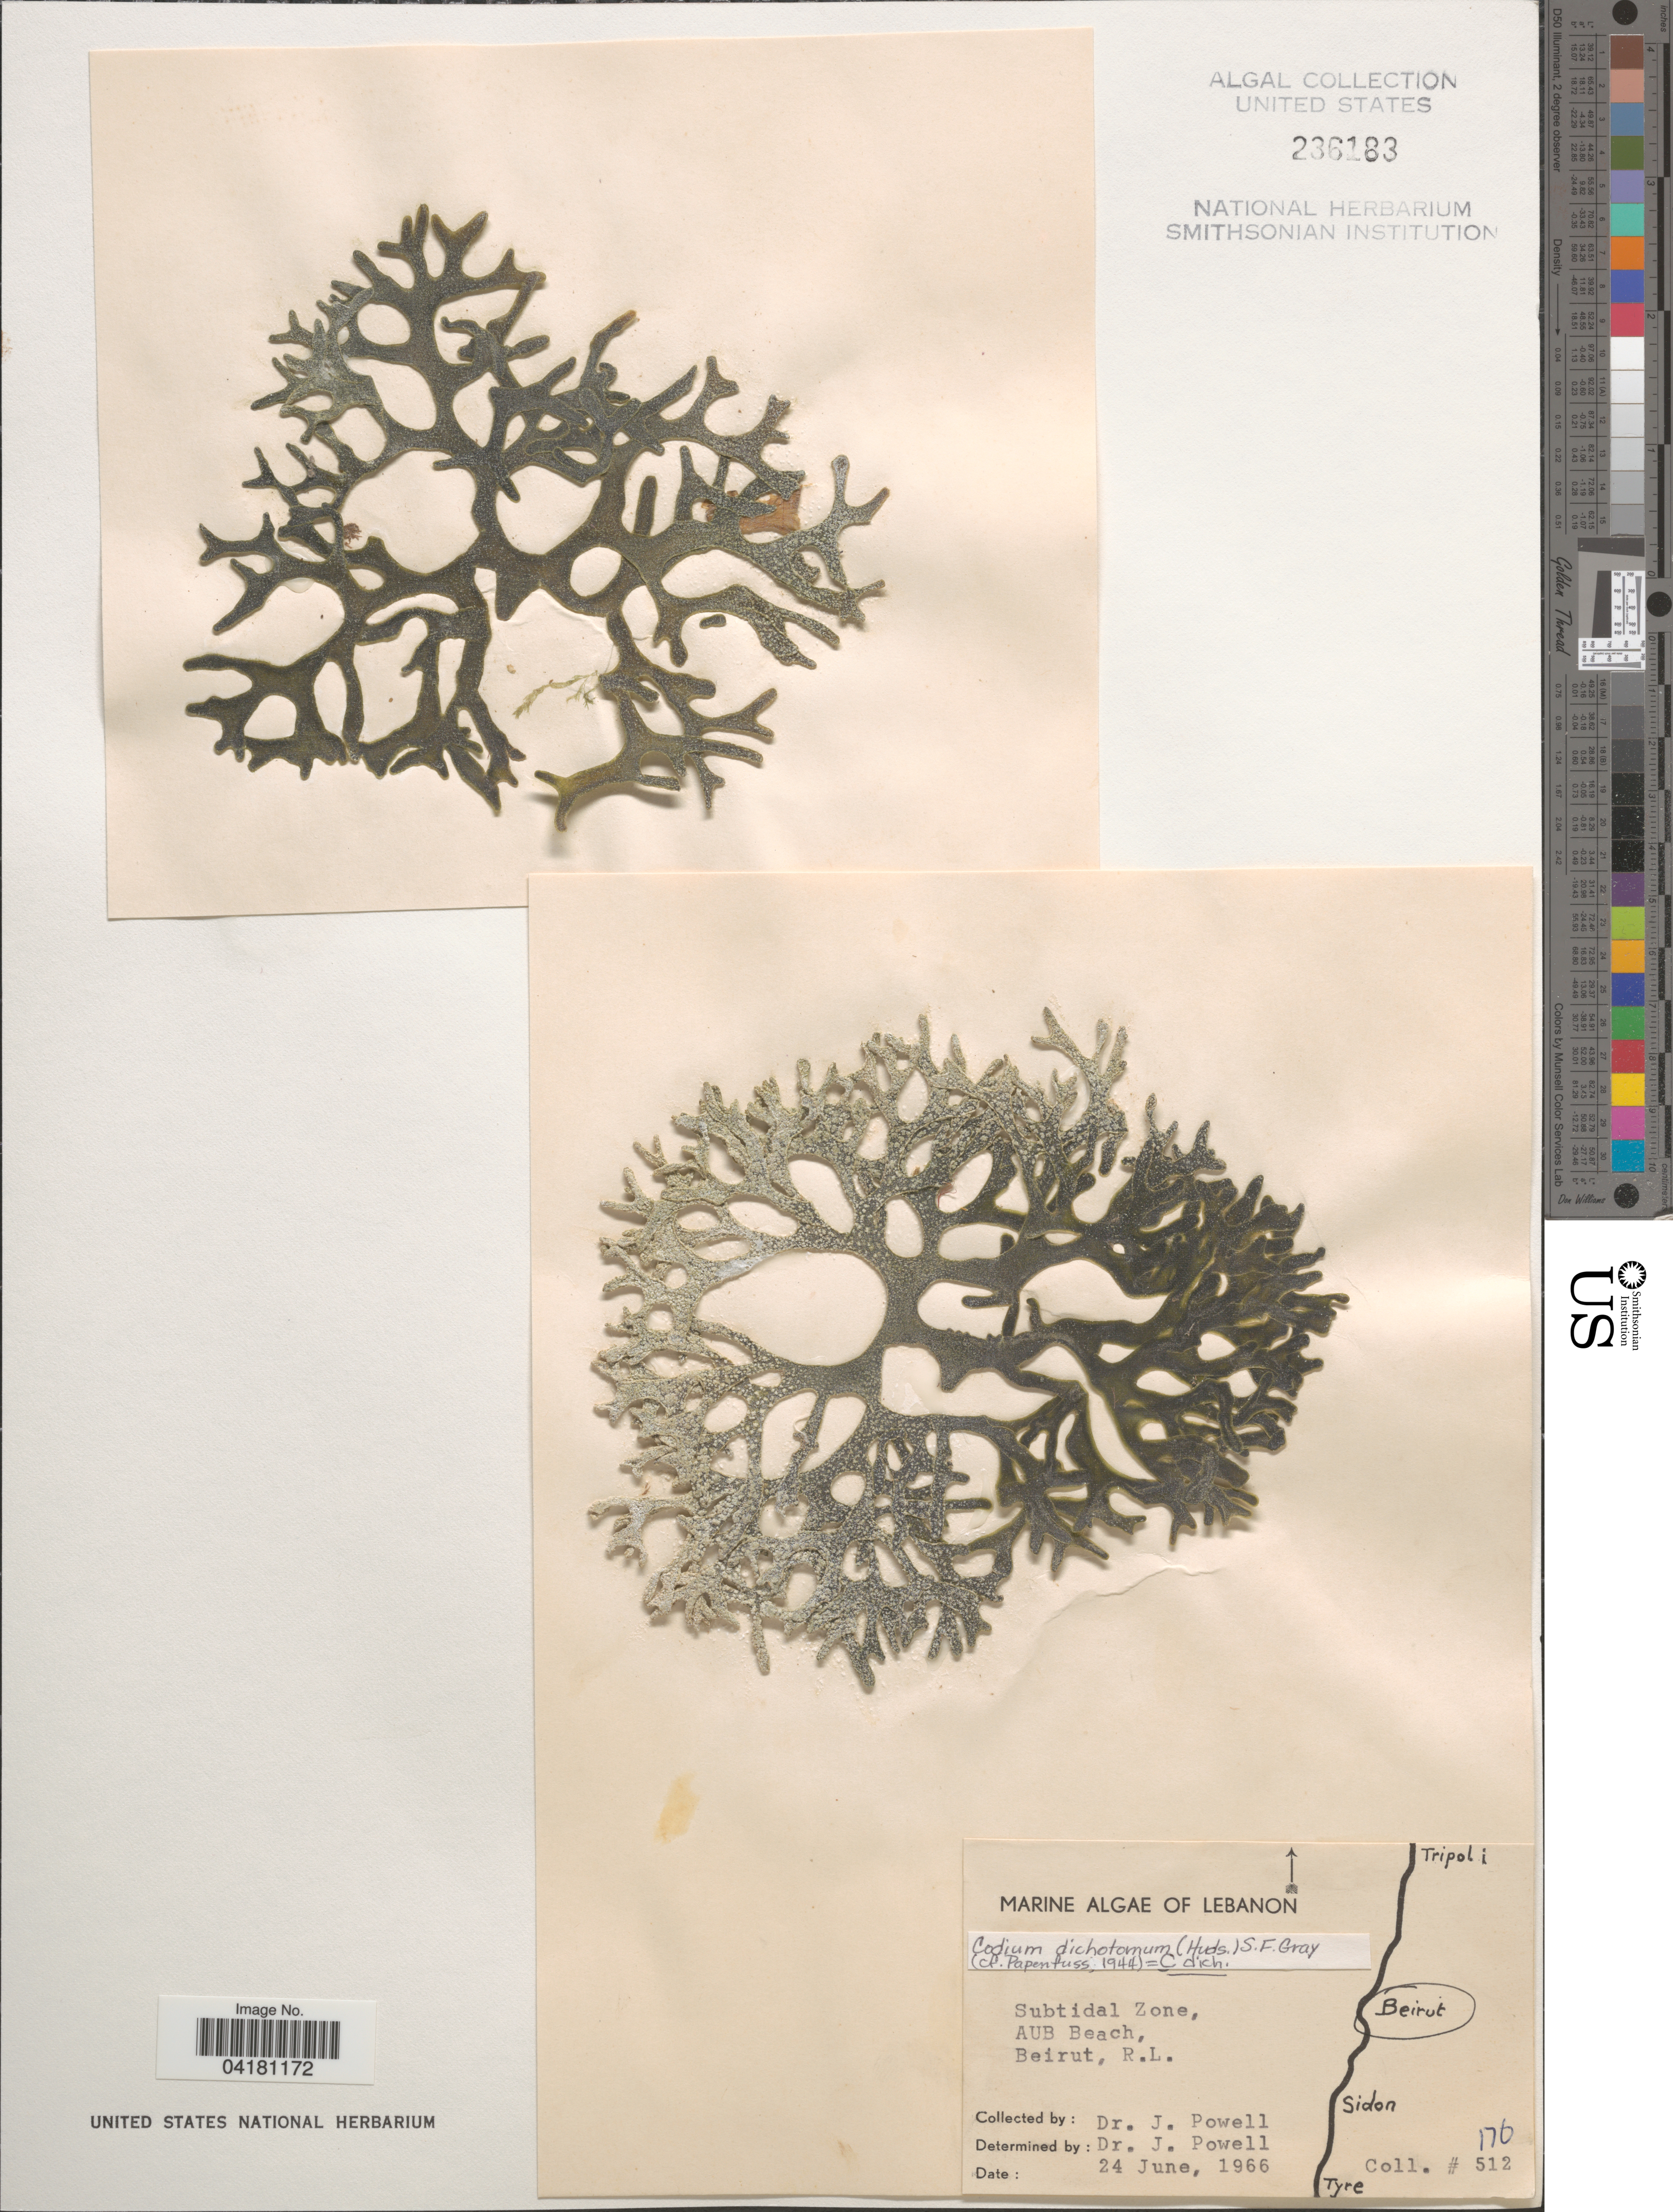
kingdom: Plantae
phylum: Chlorophyta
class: Ulvophyceae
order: Bryopsidales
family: Codiaceae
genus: Codium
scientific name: Codium dichotomum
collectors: J. Powell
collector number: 512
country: Lebanon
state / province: Beyrouth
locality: Subtidal Zone, AUB Beach, Beirut, R.L.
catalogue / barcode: US 236183